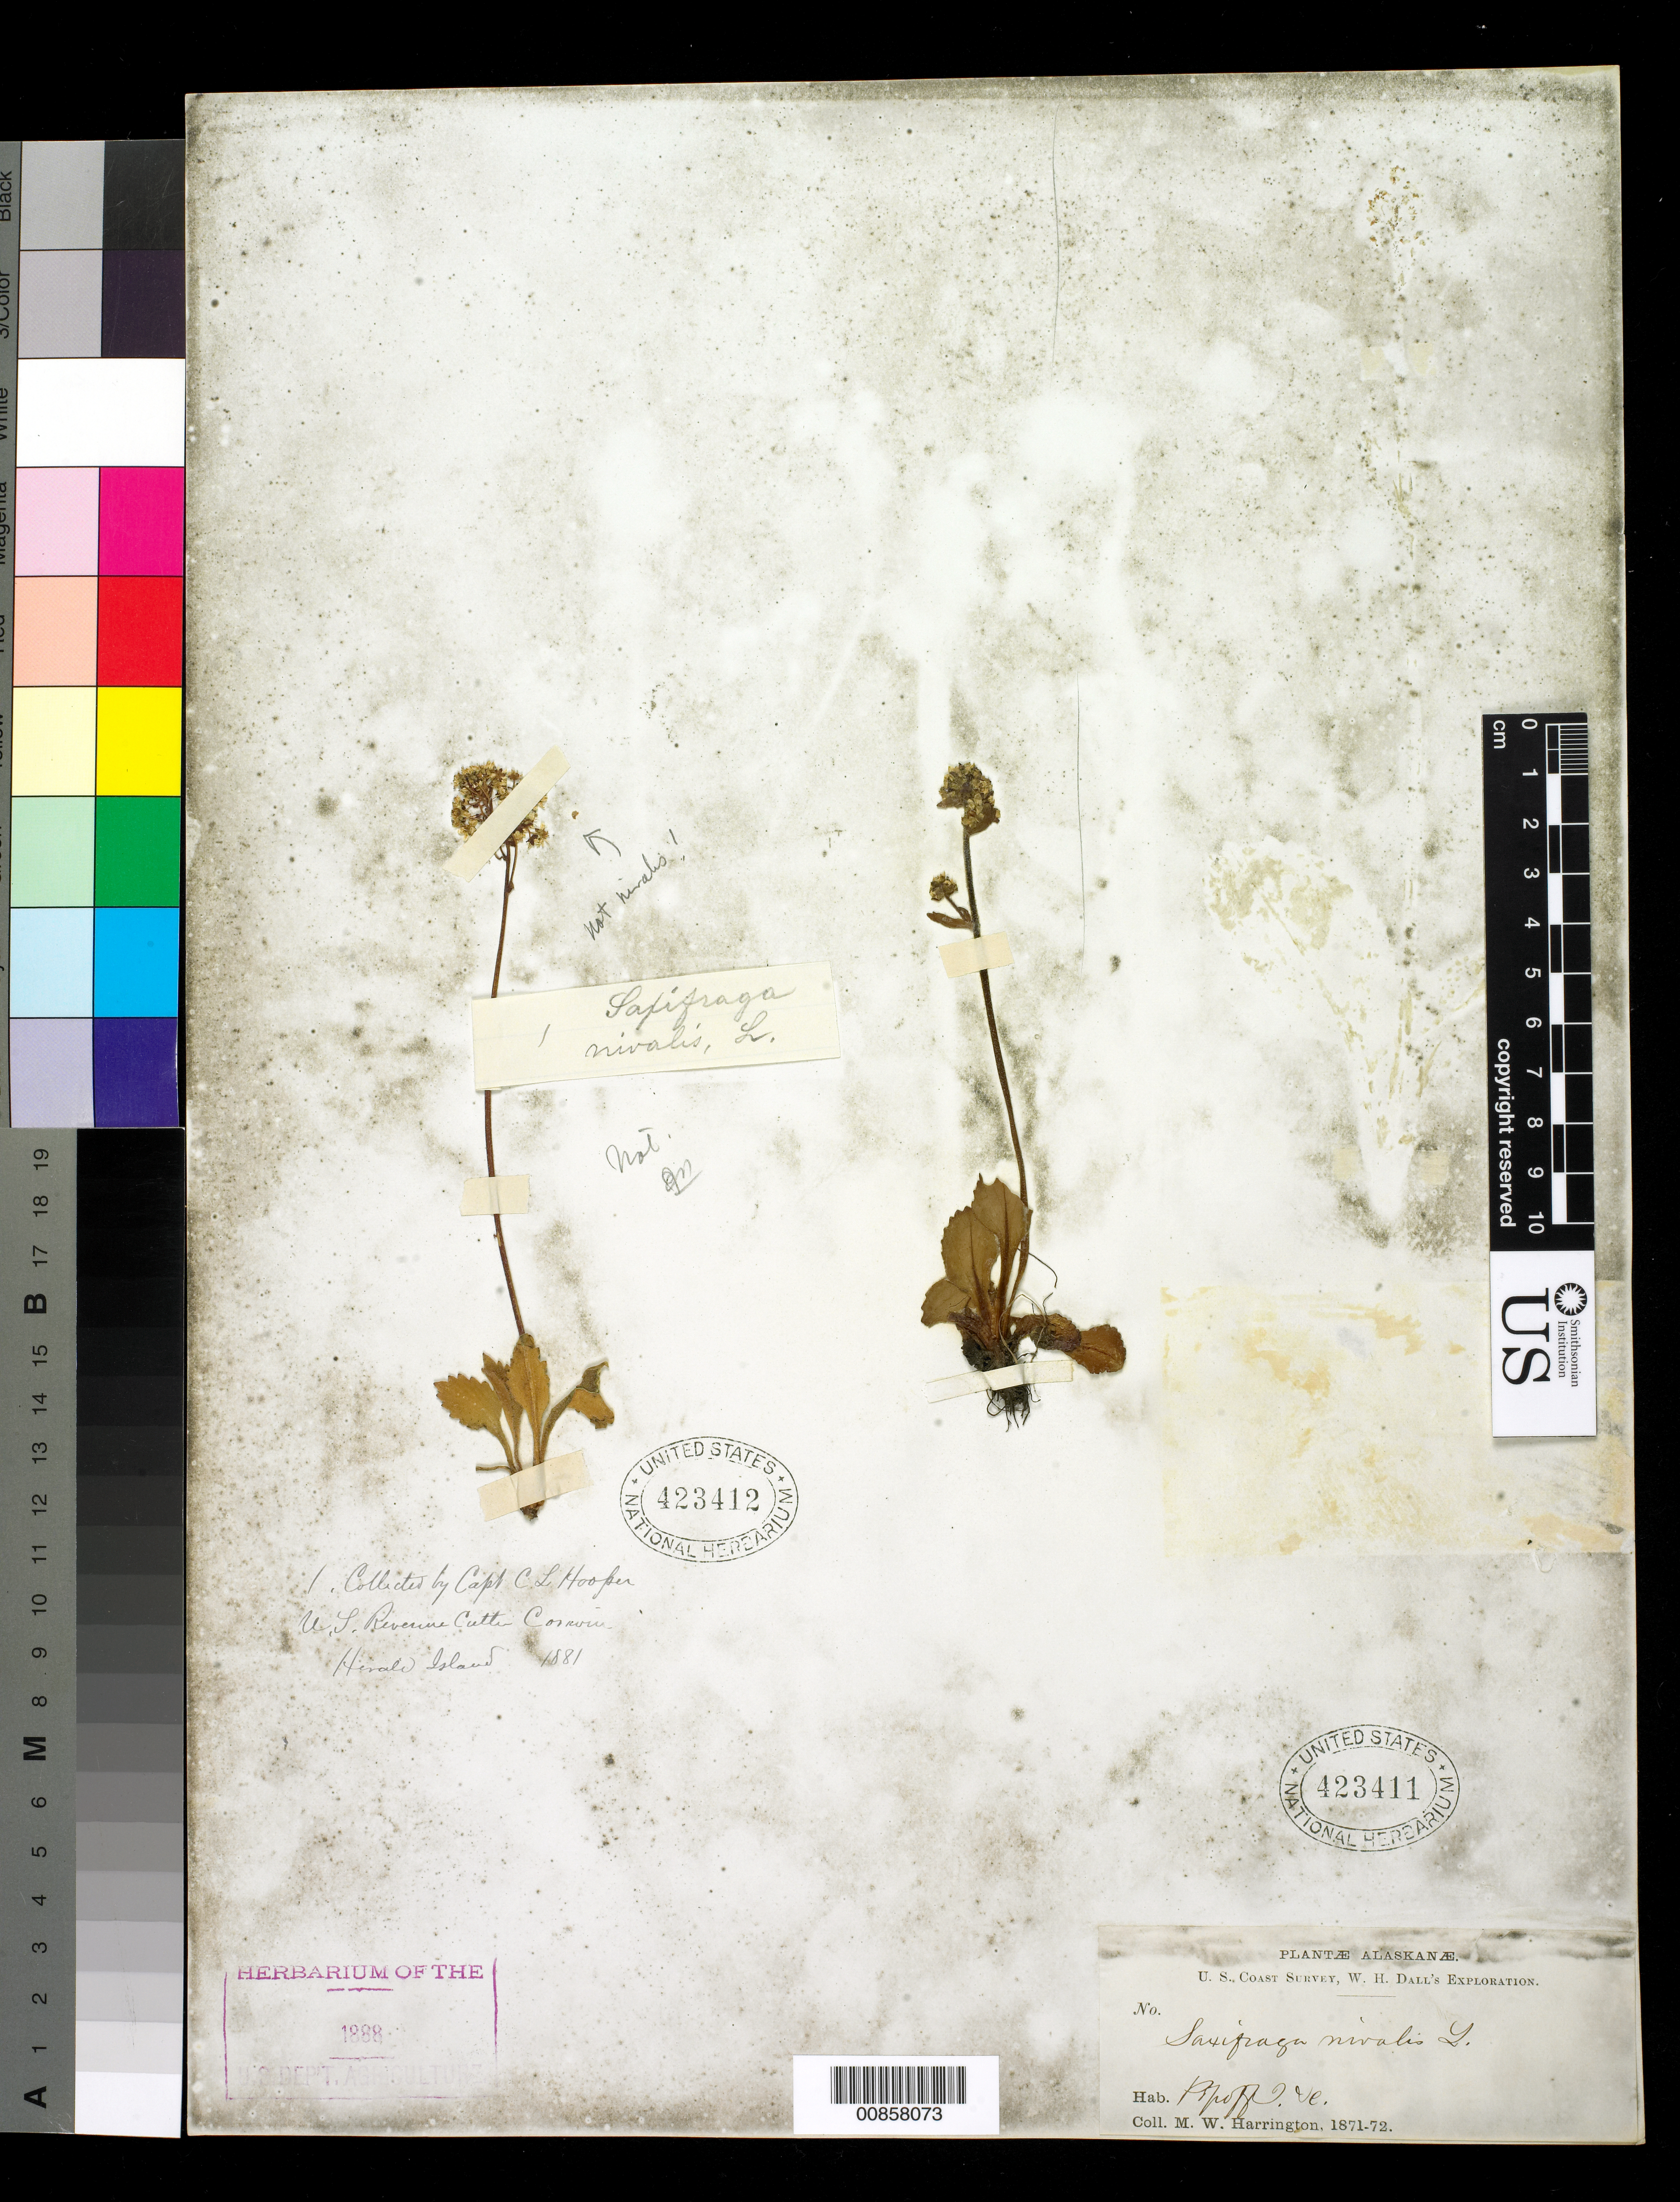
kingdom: Plantae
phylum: Tracheophyta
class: Magnoliopsida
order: Saxifragales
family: Saxifragaceae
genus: Micranthes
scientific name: Micranthes nivalis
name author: (L.) Small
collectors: C. Hooper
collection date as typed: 1881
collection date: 1881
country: United States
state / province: Alaska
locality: Herald Island.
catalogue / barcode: US 423412-2